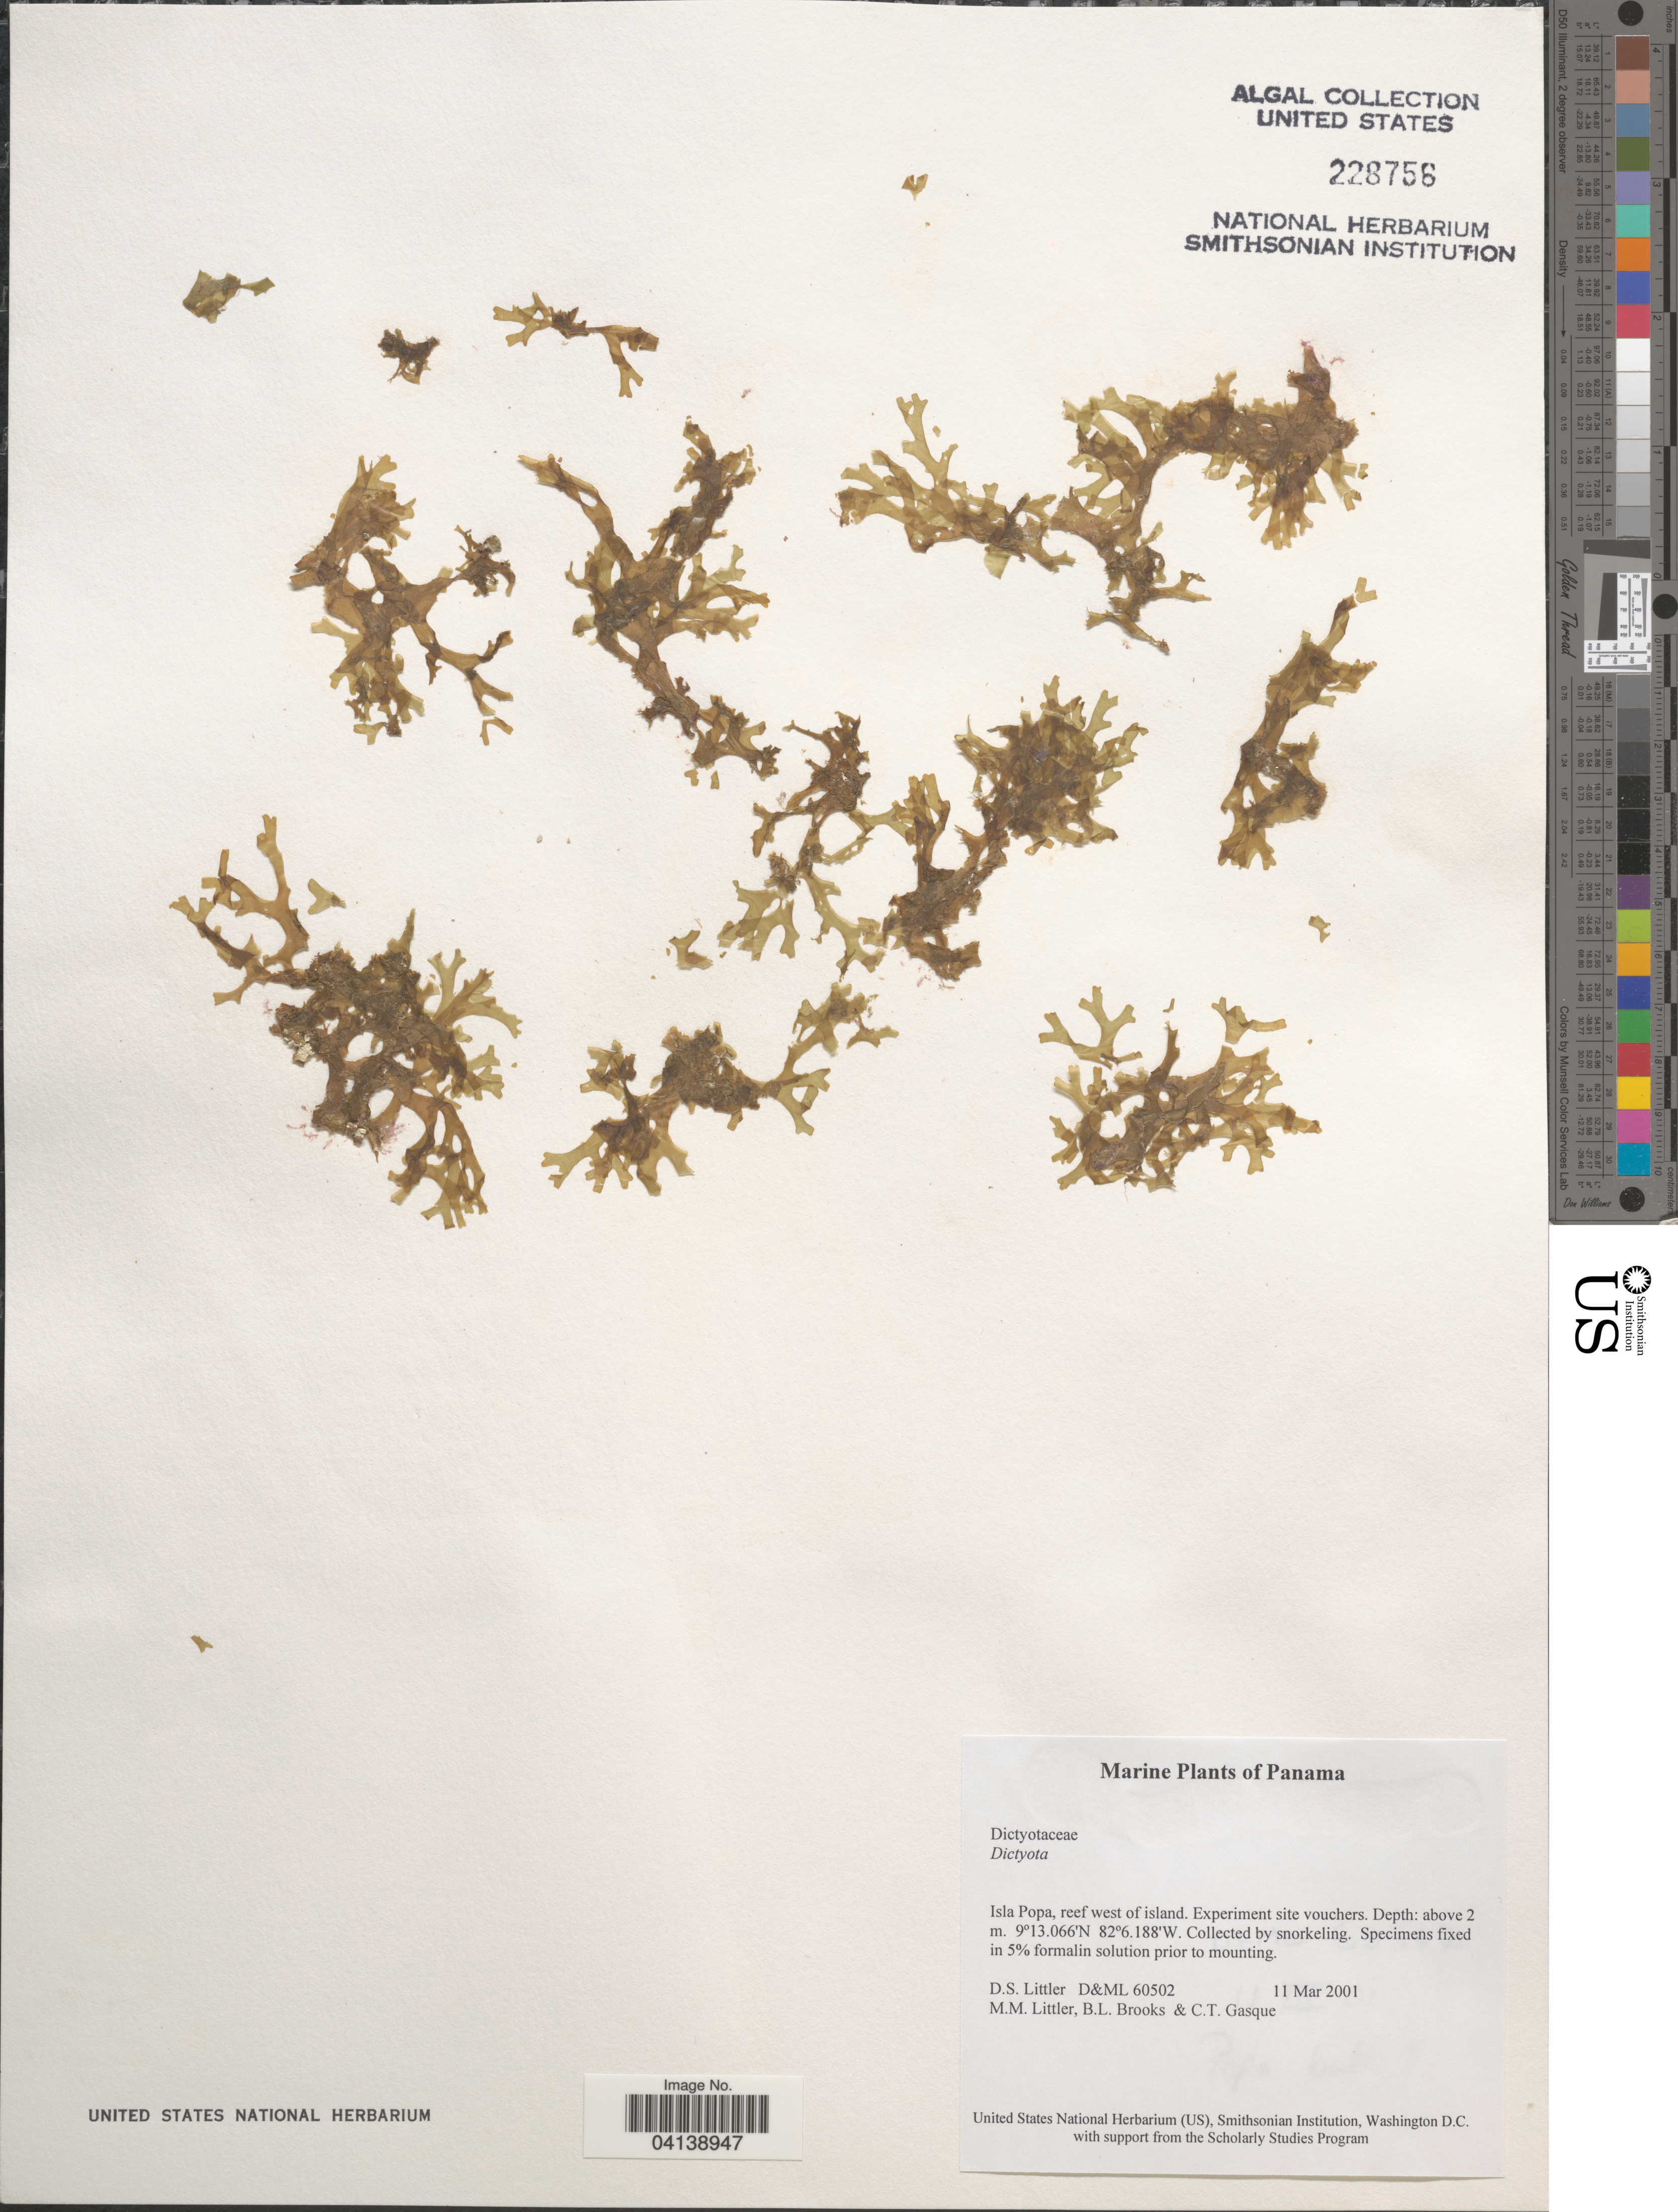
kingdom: Chromista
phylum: Ochrophyta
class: Phaeophyceae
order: Dictyotales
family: Dictyotaceae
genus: Dictyota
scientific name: Dictyota sp.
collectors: D. S. Littler, B. Brooks & C. Gasque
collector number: D&ML 60502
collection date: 2001-03-11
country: Panama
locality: Isla Popa, reed west of island.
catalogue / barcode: US 228756